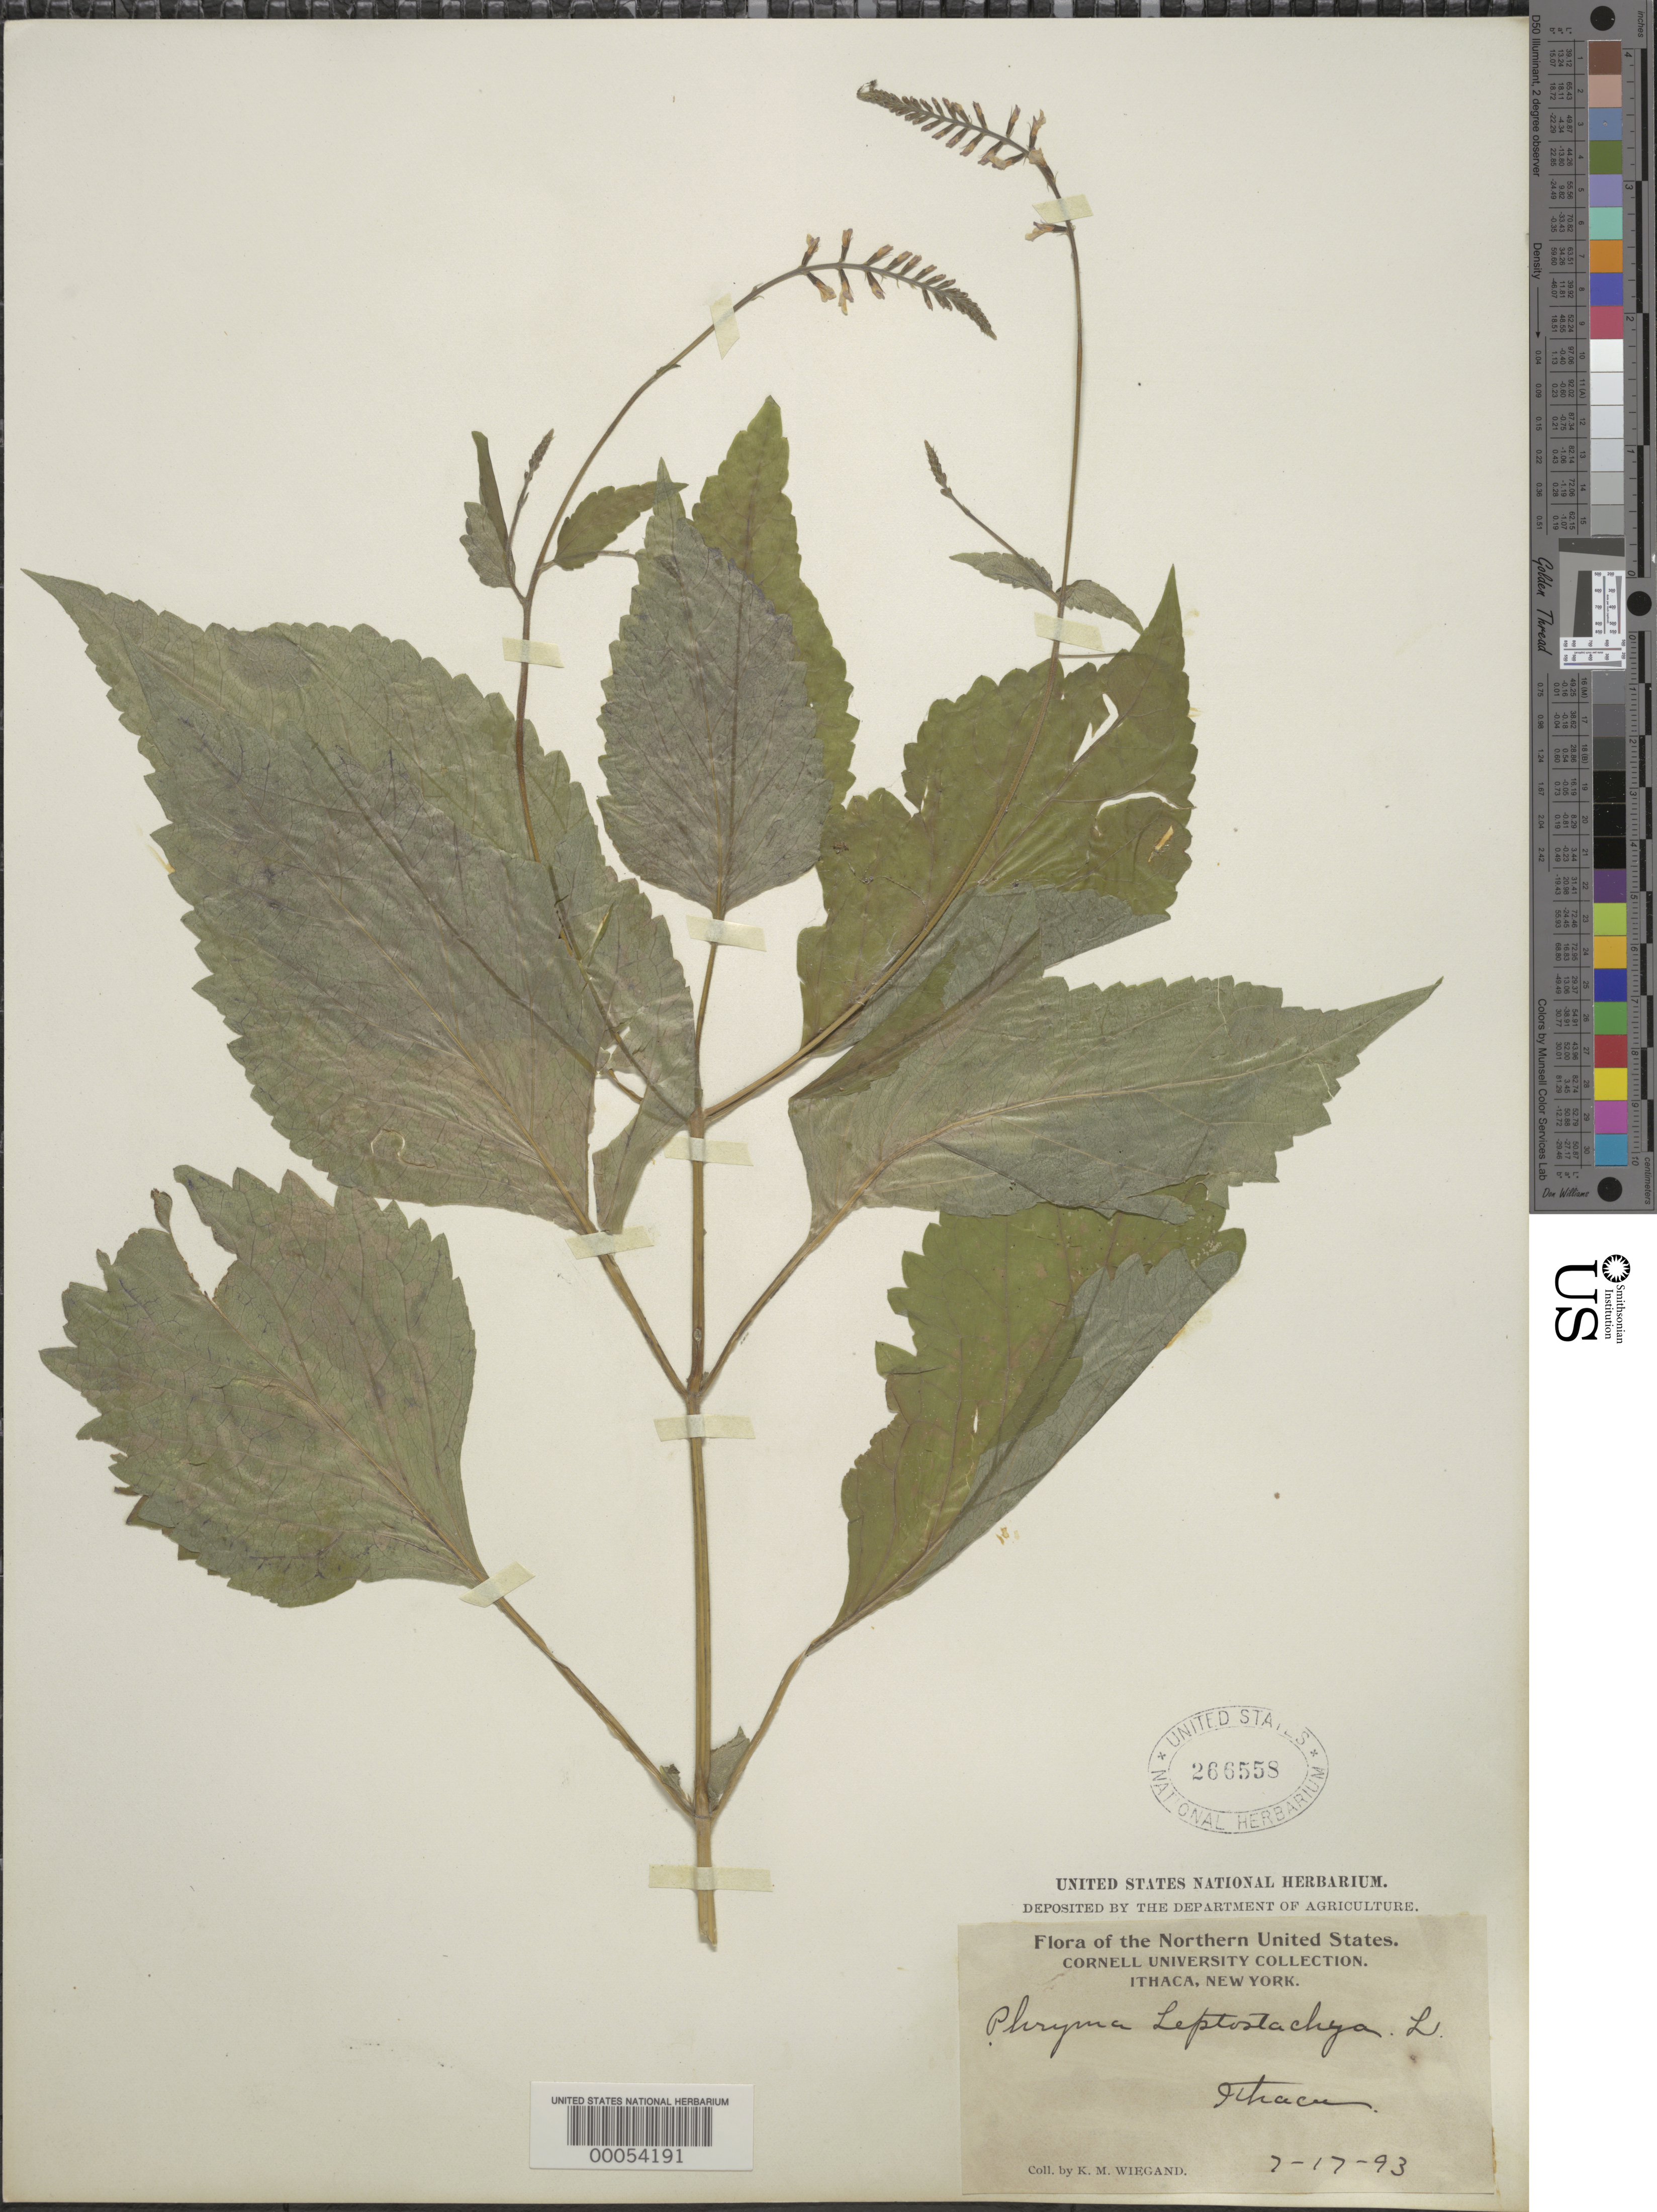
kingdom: Plantae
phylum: Tracheophyta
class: Magnoliopsida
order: Lamiales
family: Phrymaceae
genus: Phryma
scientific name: Phryma leptostachya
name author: L.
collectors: K. M. Wiegand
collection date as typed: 17 Jul 1893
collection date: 1893-07-17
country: United States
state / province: New York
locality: Ithaca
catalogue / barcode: US 266558